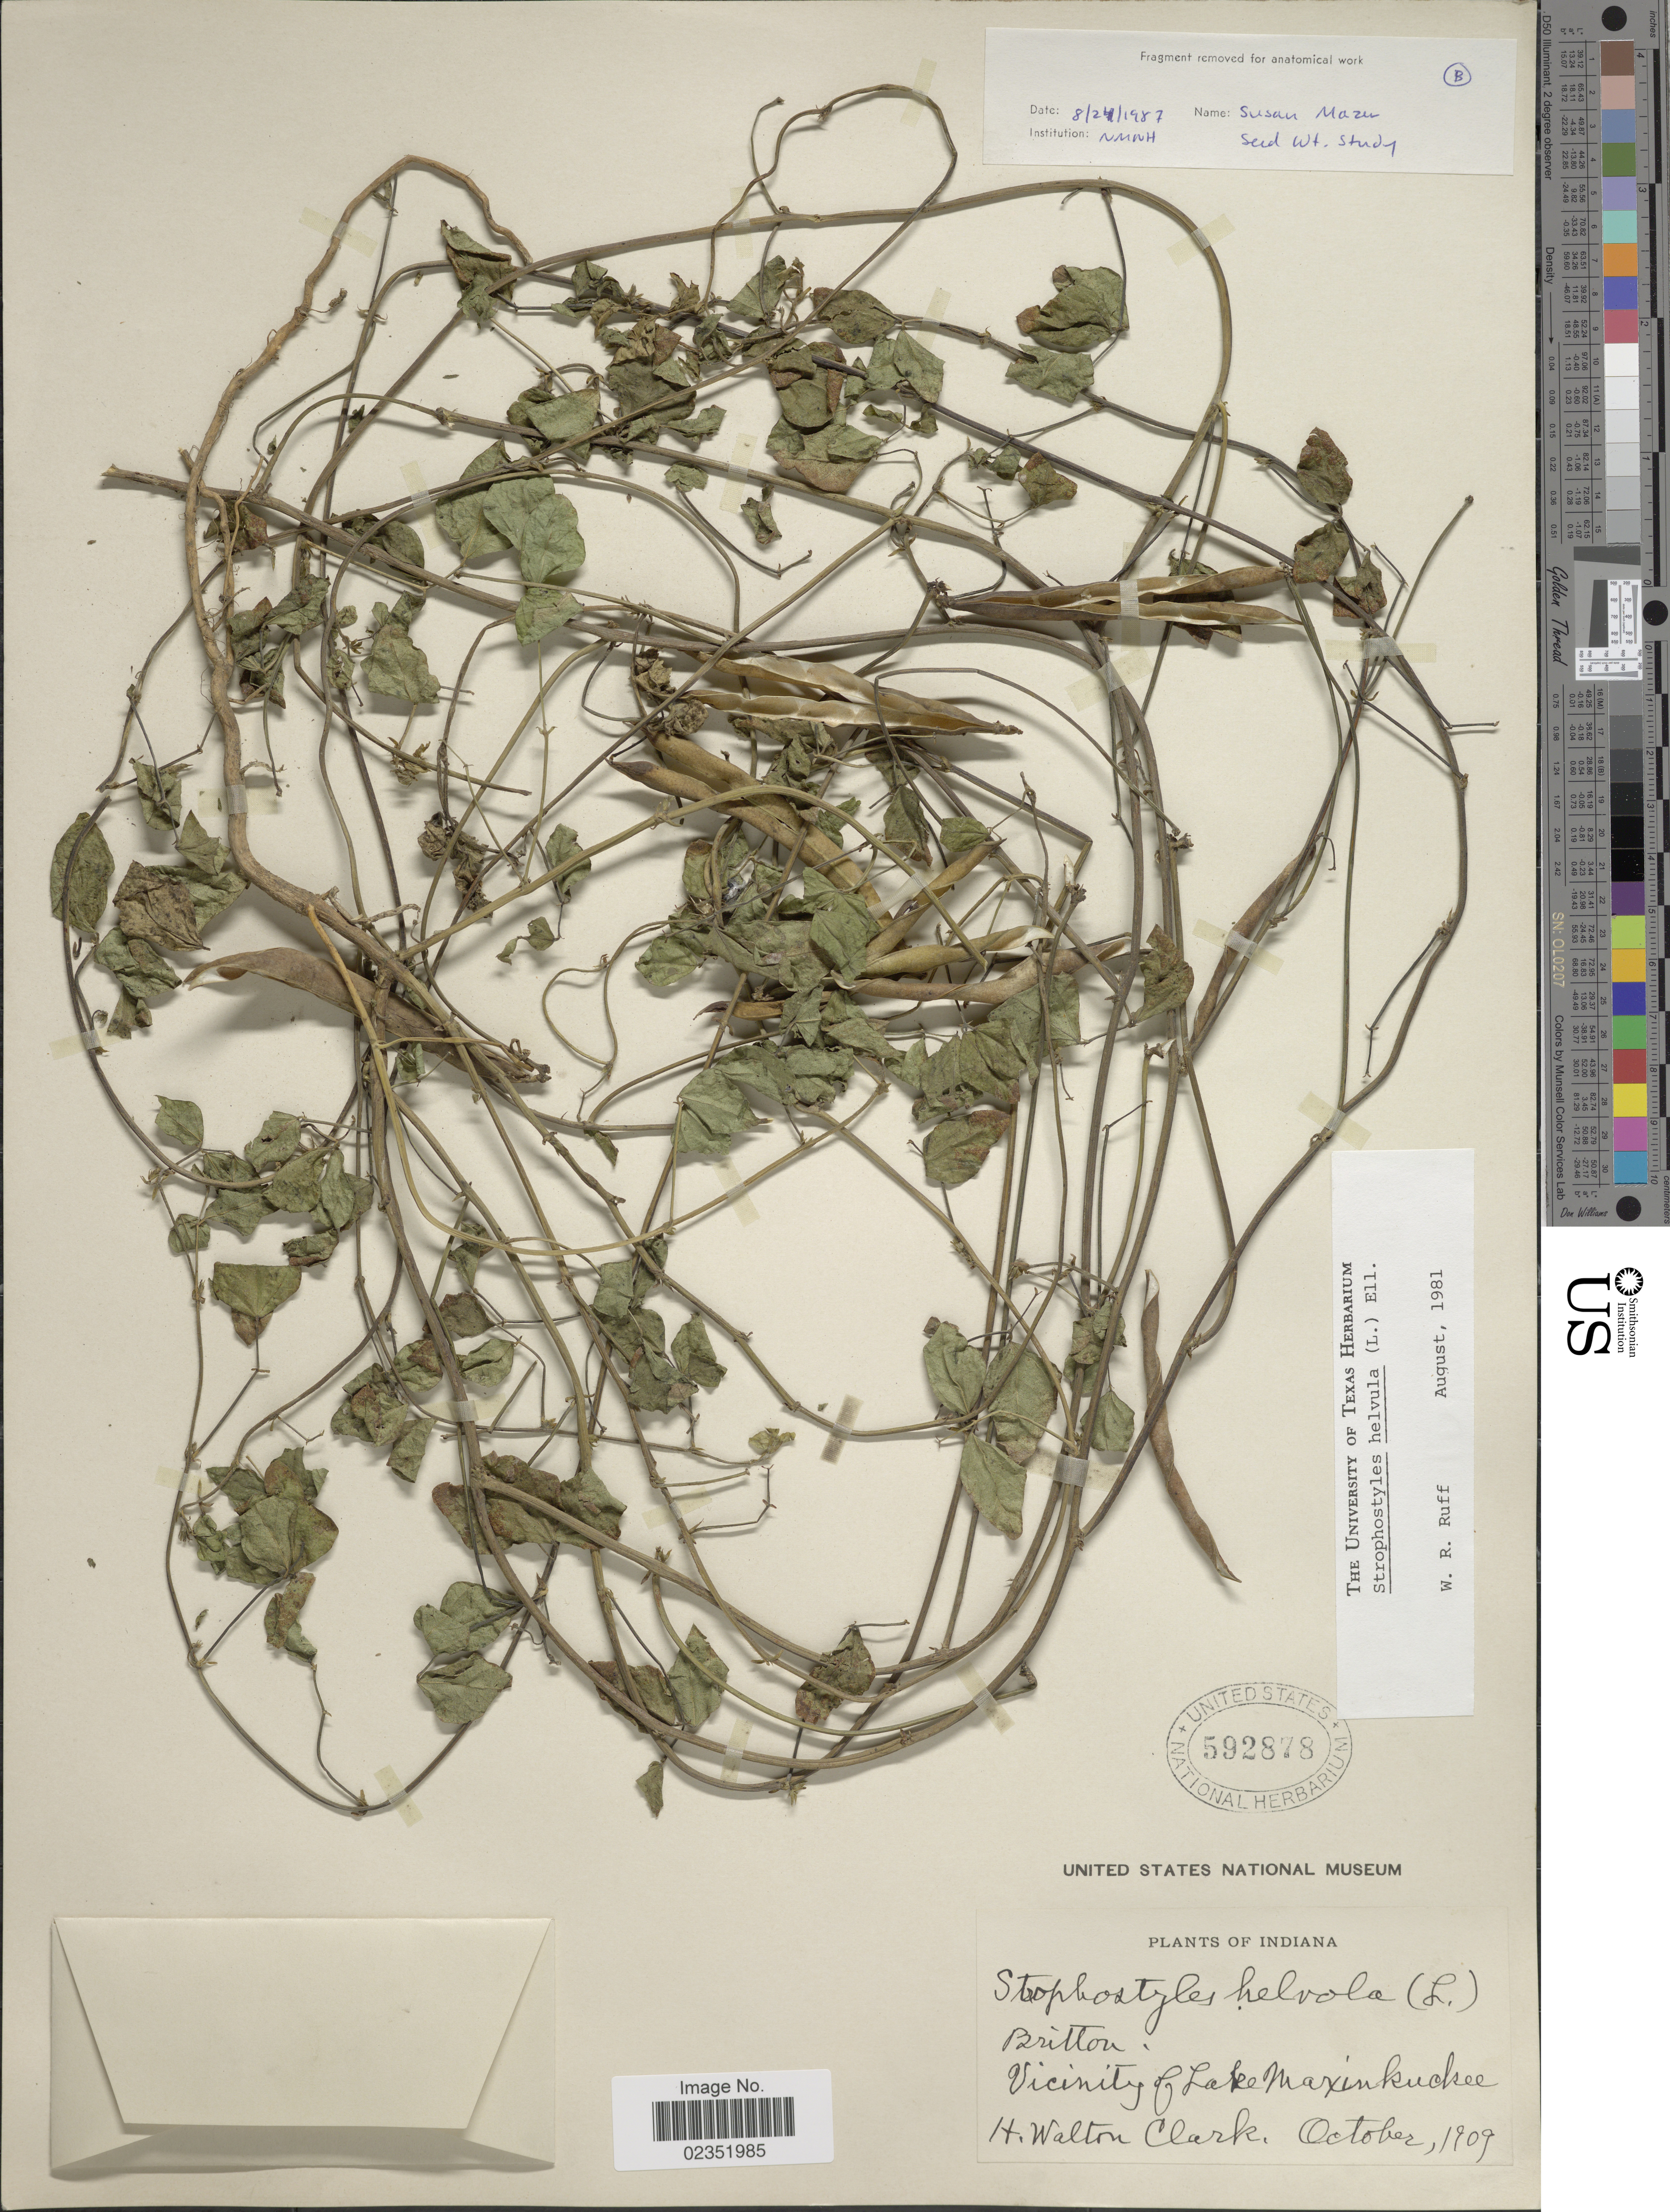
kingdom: Plantae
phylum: Tracheophyta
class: Magnoliopsida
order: Fabales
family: Fabaceae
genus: Strophostyles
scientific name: Strophostyles helvola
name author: (L.) Elliott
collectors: H. W. Clark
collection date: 1909-10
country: United States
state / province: Indiana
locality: Britton, Vicinity of Lake Maxinkuckee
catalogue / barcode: US 592878